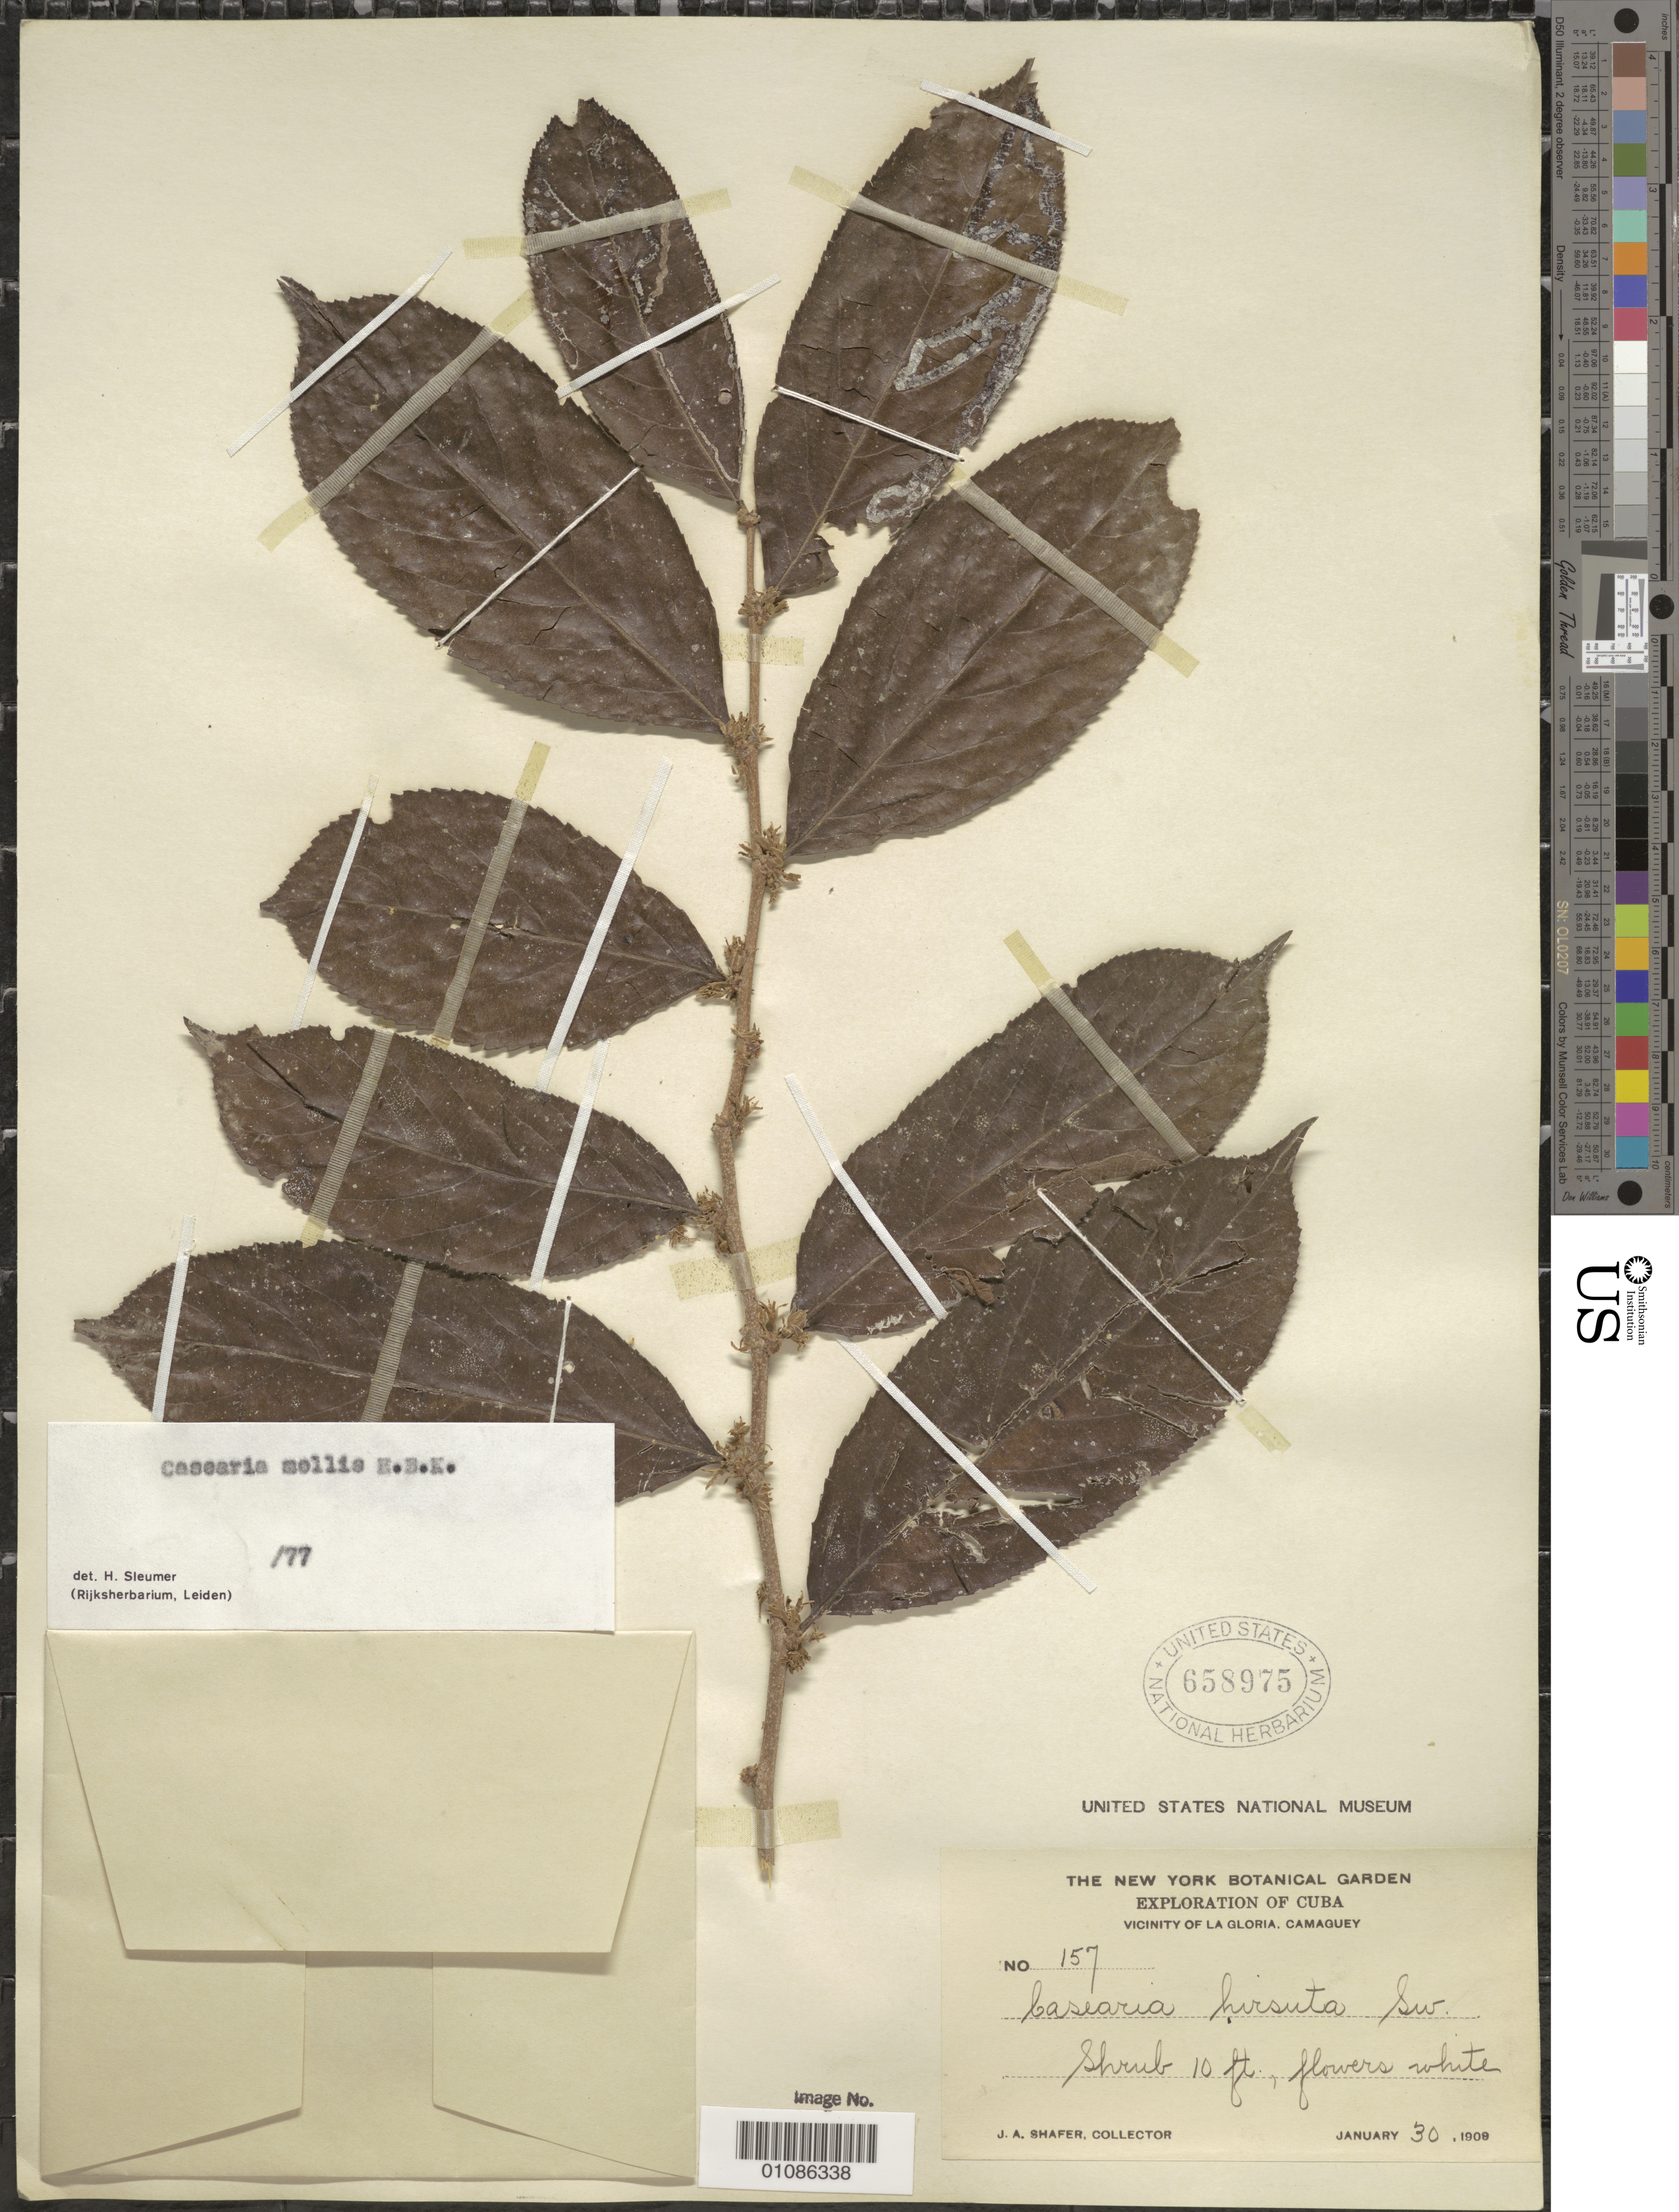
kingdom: Plantae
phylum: Tracheophyta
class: Magnoliopsida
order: Malpighiales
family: Salicaceae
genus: Casearia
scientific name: Casearia mollis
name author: Kunth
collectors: J. A. Shafer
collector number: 157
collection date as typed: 30 Jan 1909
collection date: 1909-01-30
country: Cuba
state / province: Camagüey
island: Cuba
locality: Camagüey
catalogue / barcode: US 658975